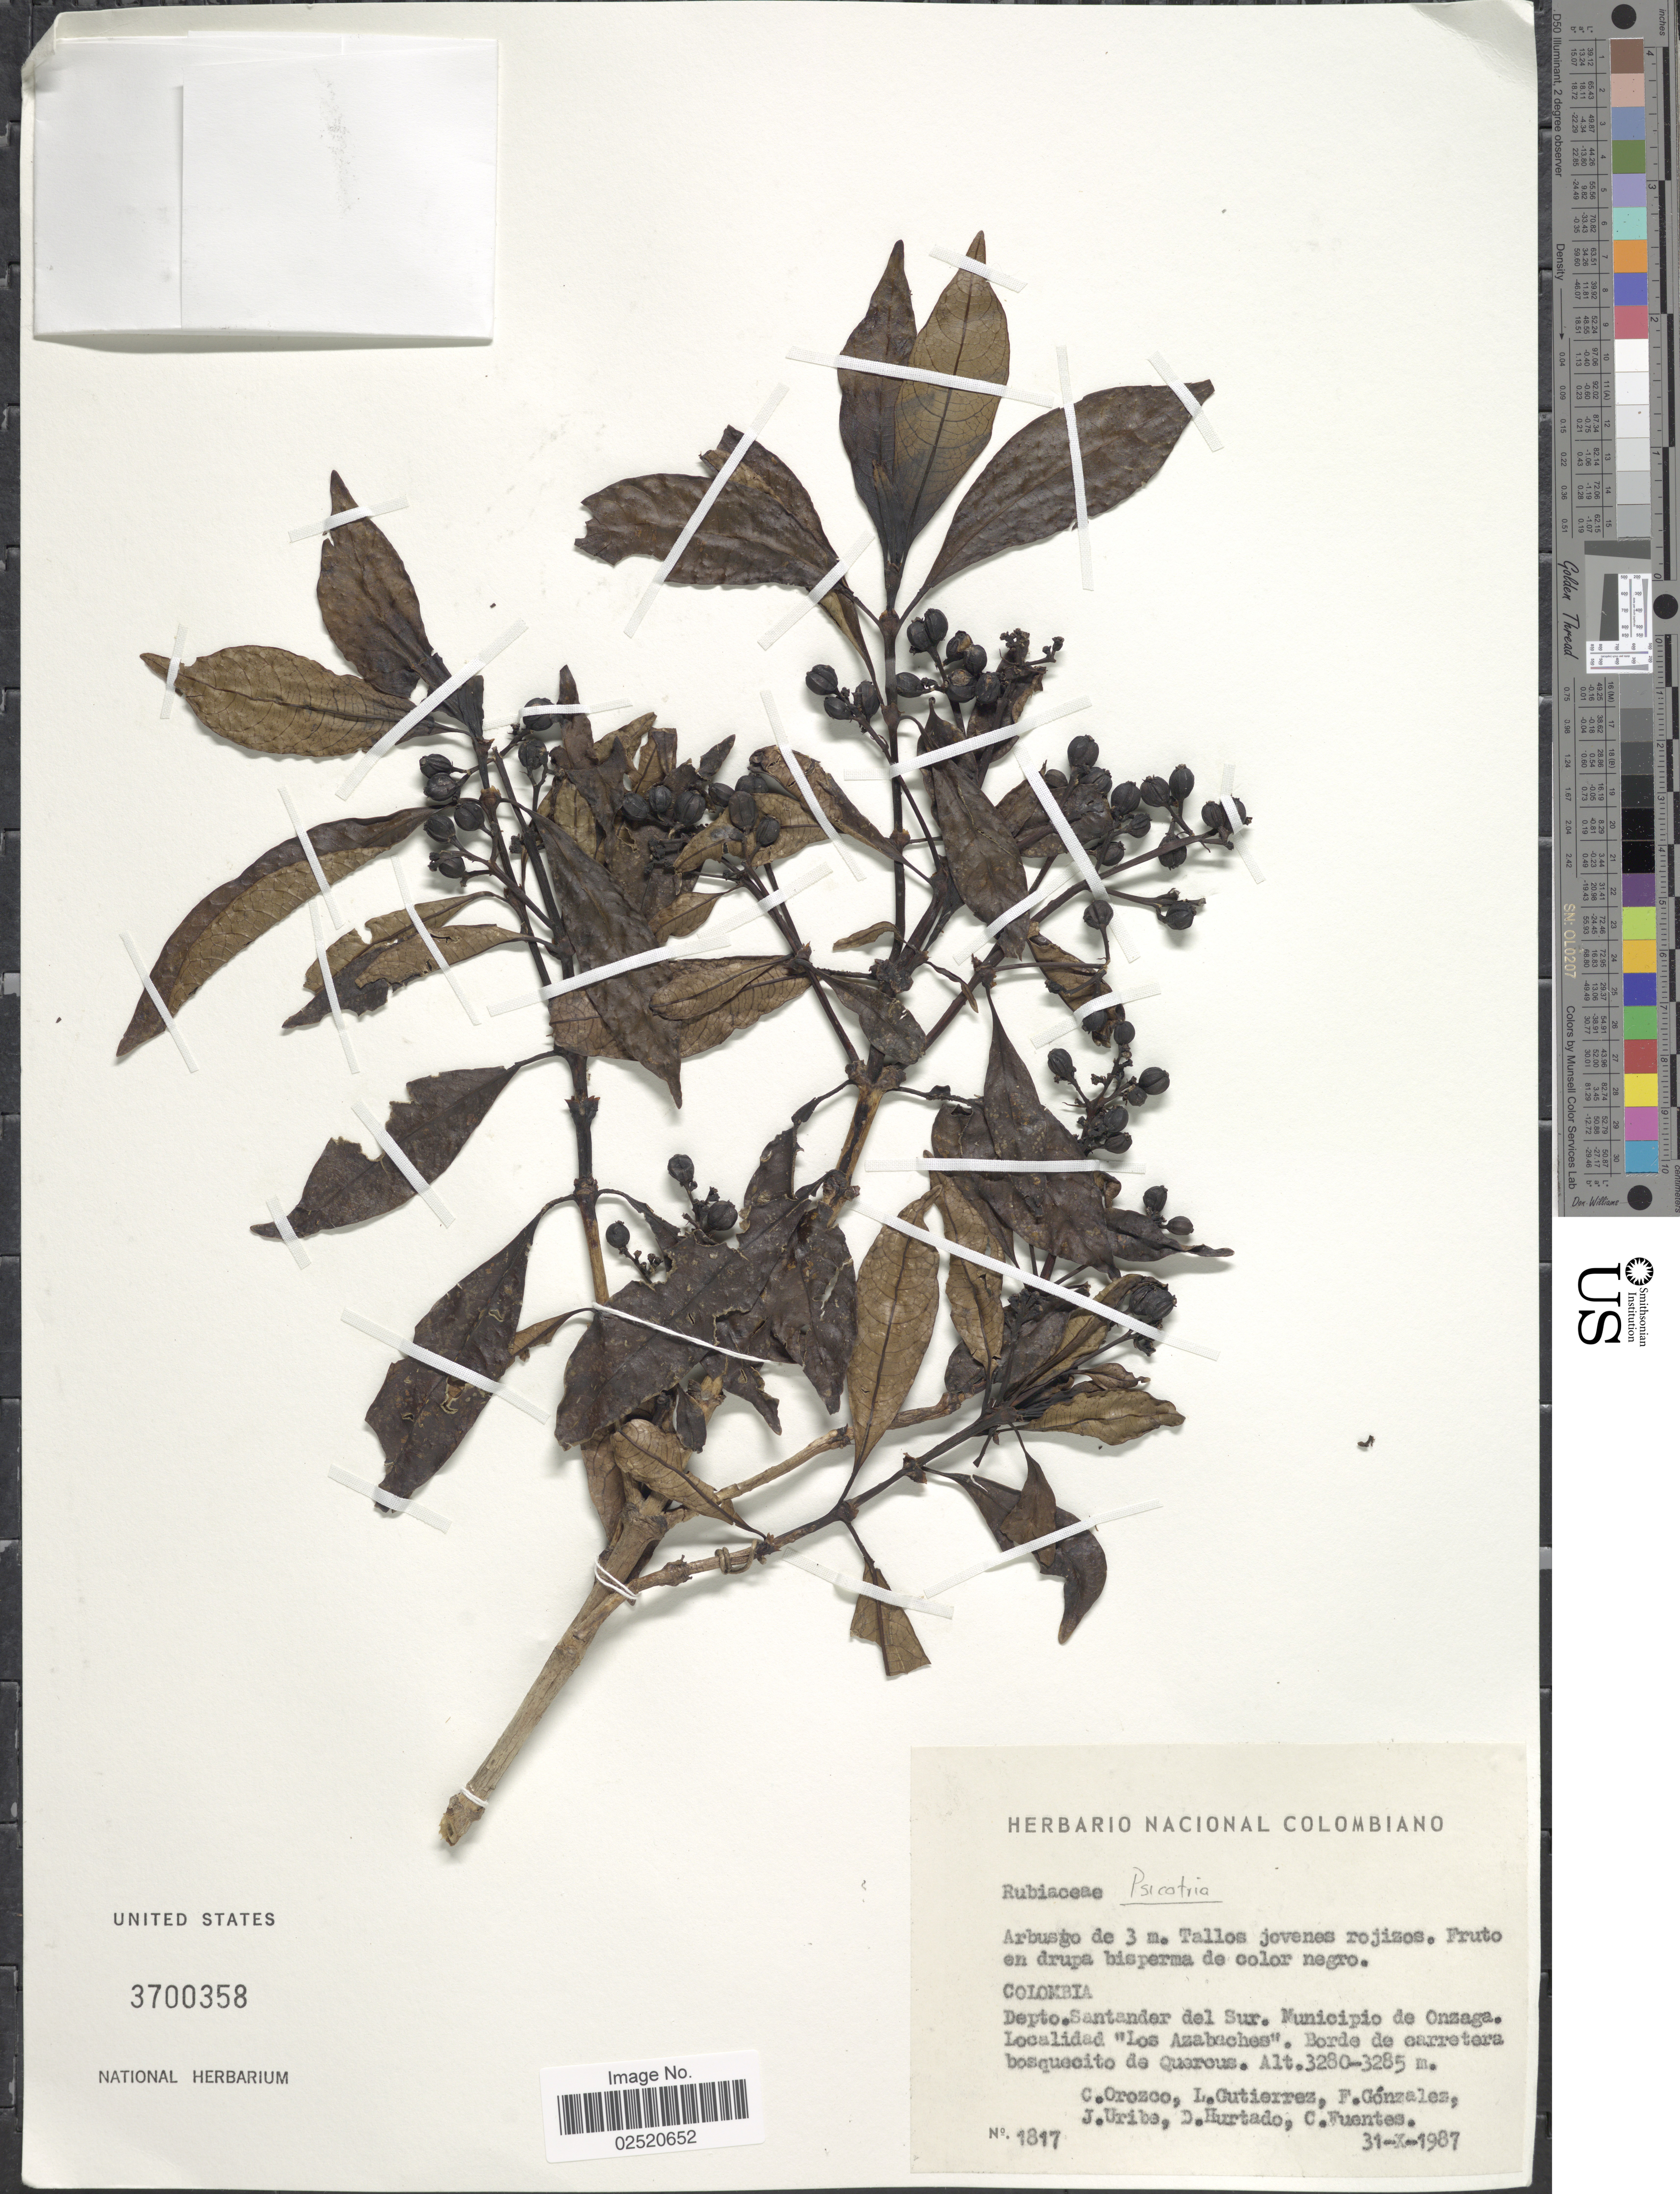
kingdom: Plantae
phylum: Tracheophyta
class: Magnoliopsida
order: Gentianales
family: Rubiaceae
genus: Psychotria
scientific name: Psychotria sp.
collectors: C. I. Orozco, L. Gutiérrez, F. A. González, J. Uribe & et al.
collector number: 1817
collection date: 1987-10-31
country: Colombia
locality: Depto. Santander del Sur. Municipio de Onzaga. Localidad "Los Azabaches"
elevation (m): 3280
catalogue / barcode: US 3700358